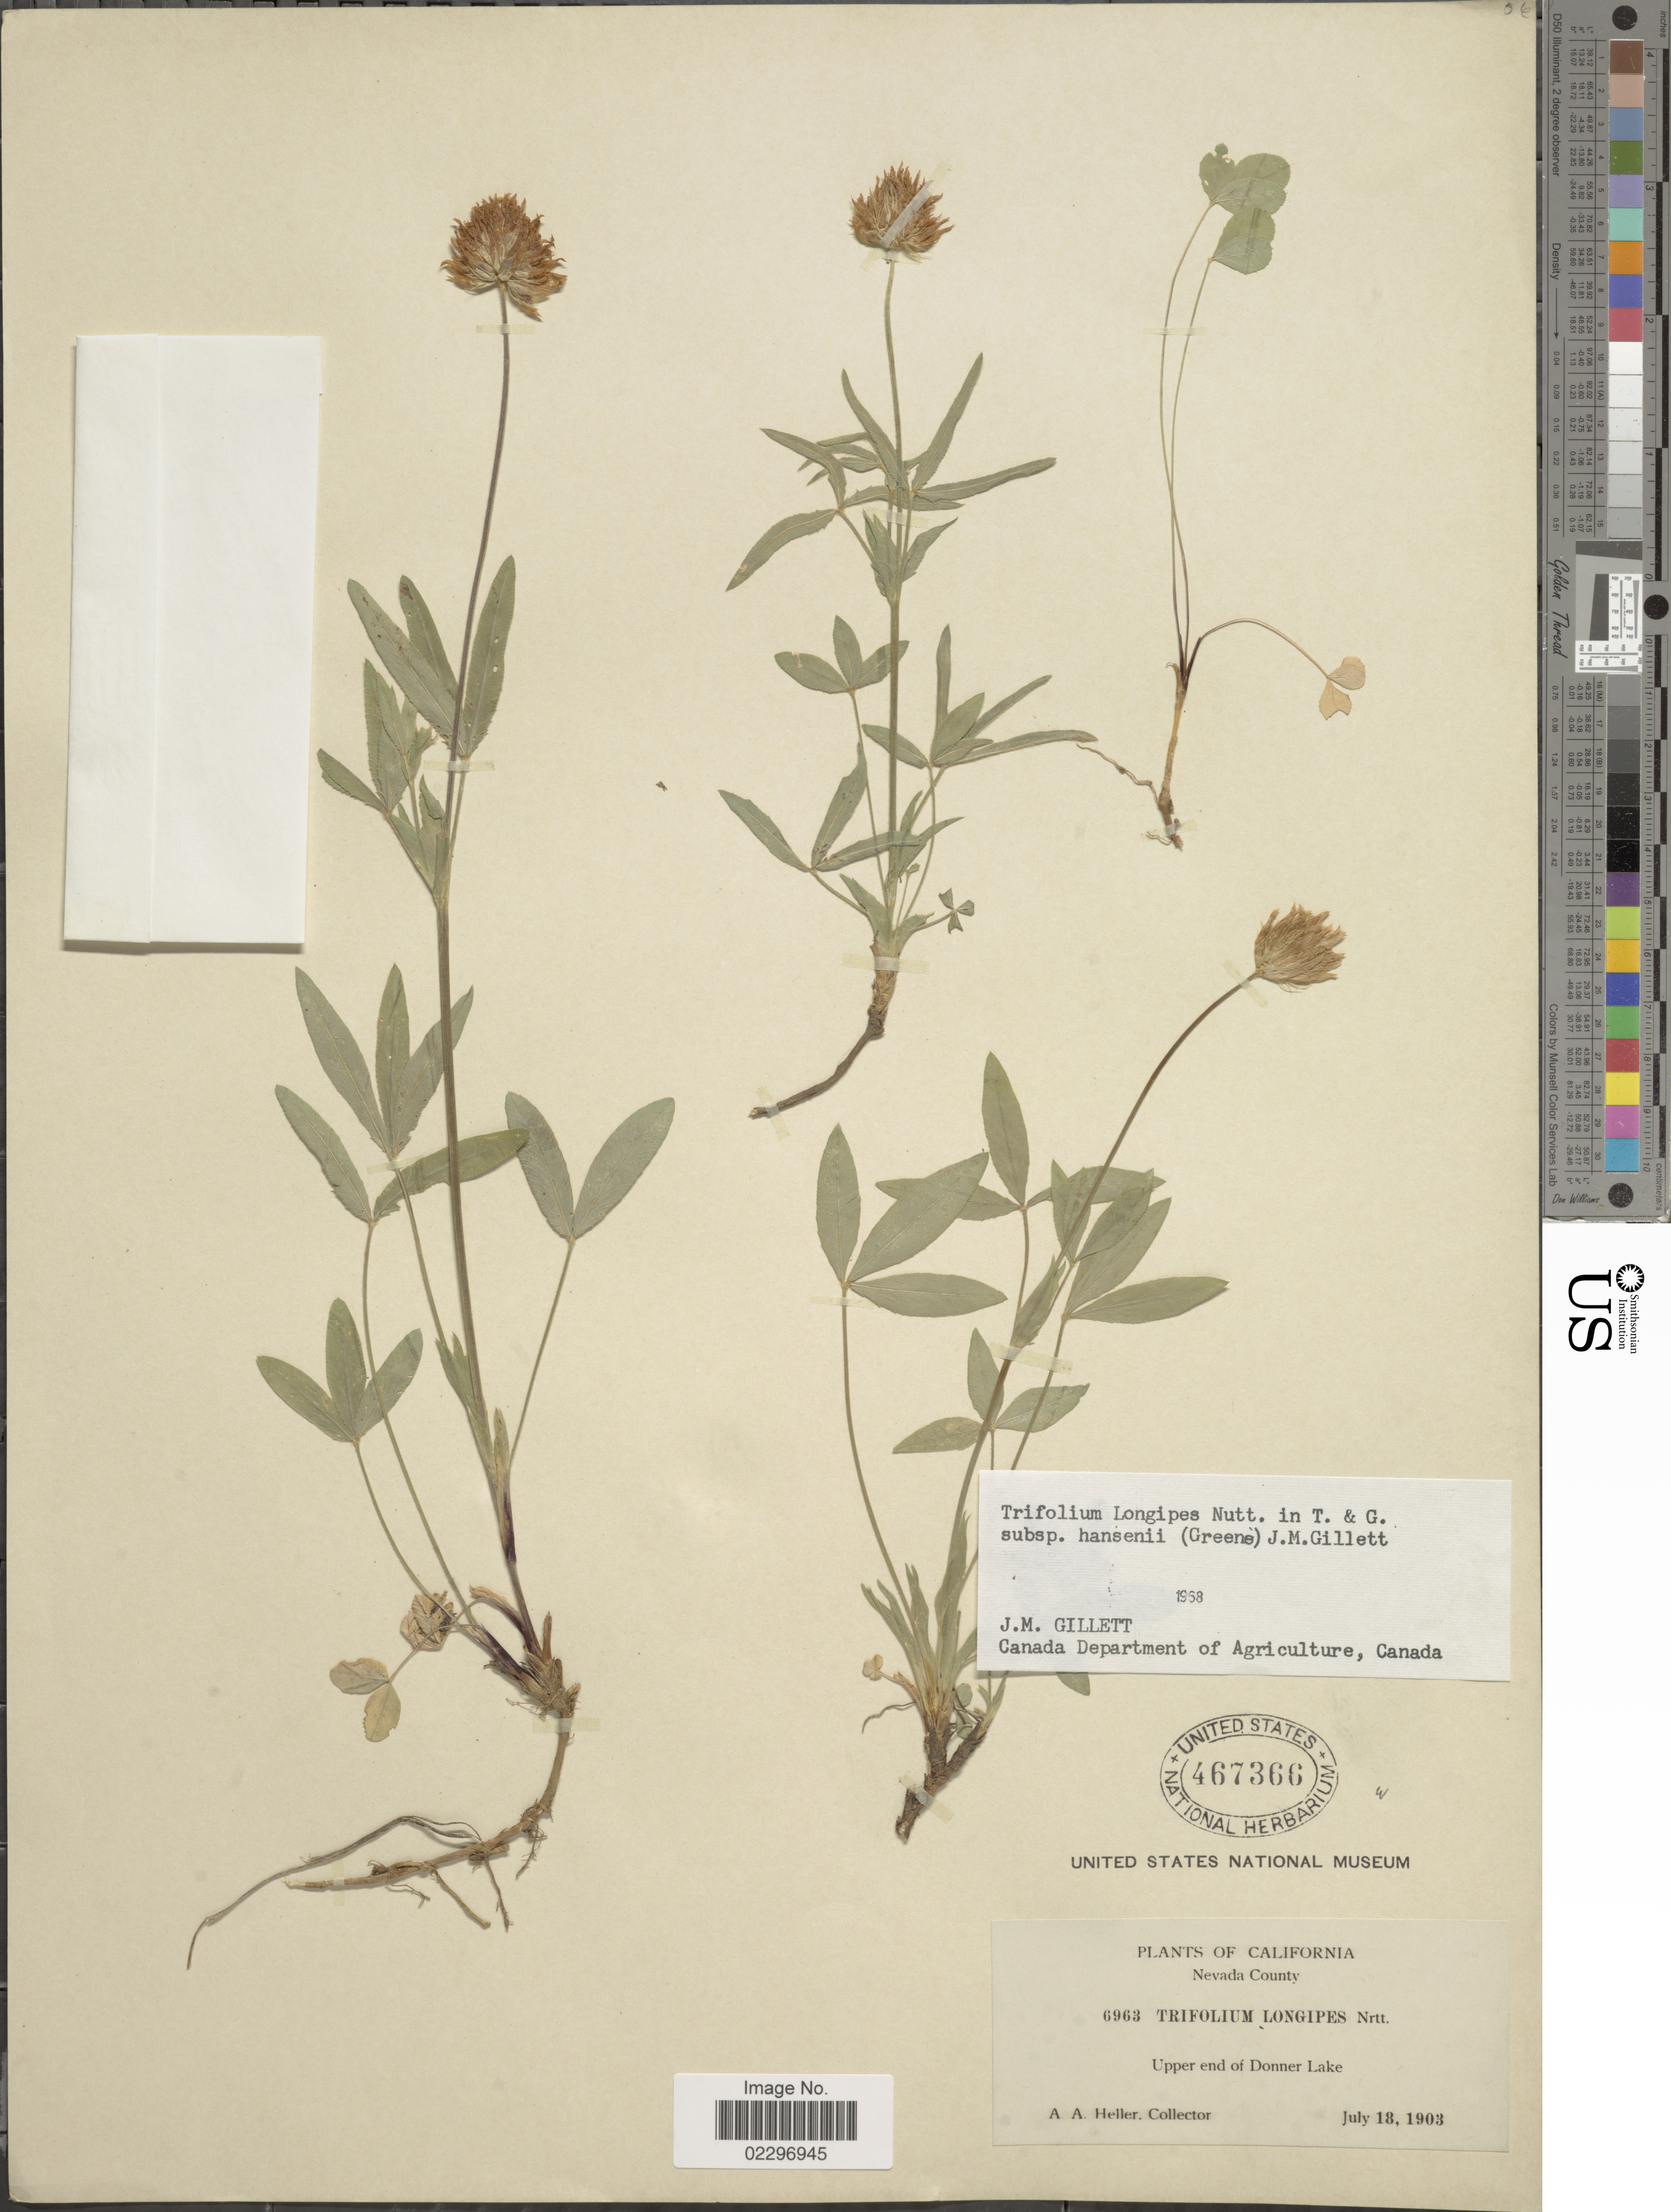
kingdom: Plantae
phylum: Tracheophyta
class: Magnoliopsida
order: Fabales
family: Fabaceae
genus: Trifolium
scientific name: Trifolium longipes subsp. hansenii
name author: (Greene) J.M. Gillett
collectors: A. A. Heller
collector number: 6963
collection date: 1903-07-18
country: United States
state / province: California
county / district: Nevada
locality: Nevada County, Upper end of Donner Lake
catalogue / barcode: US 467366